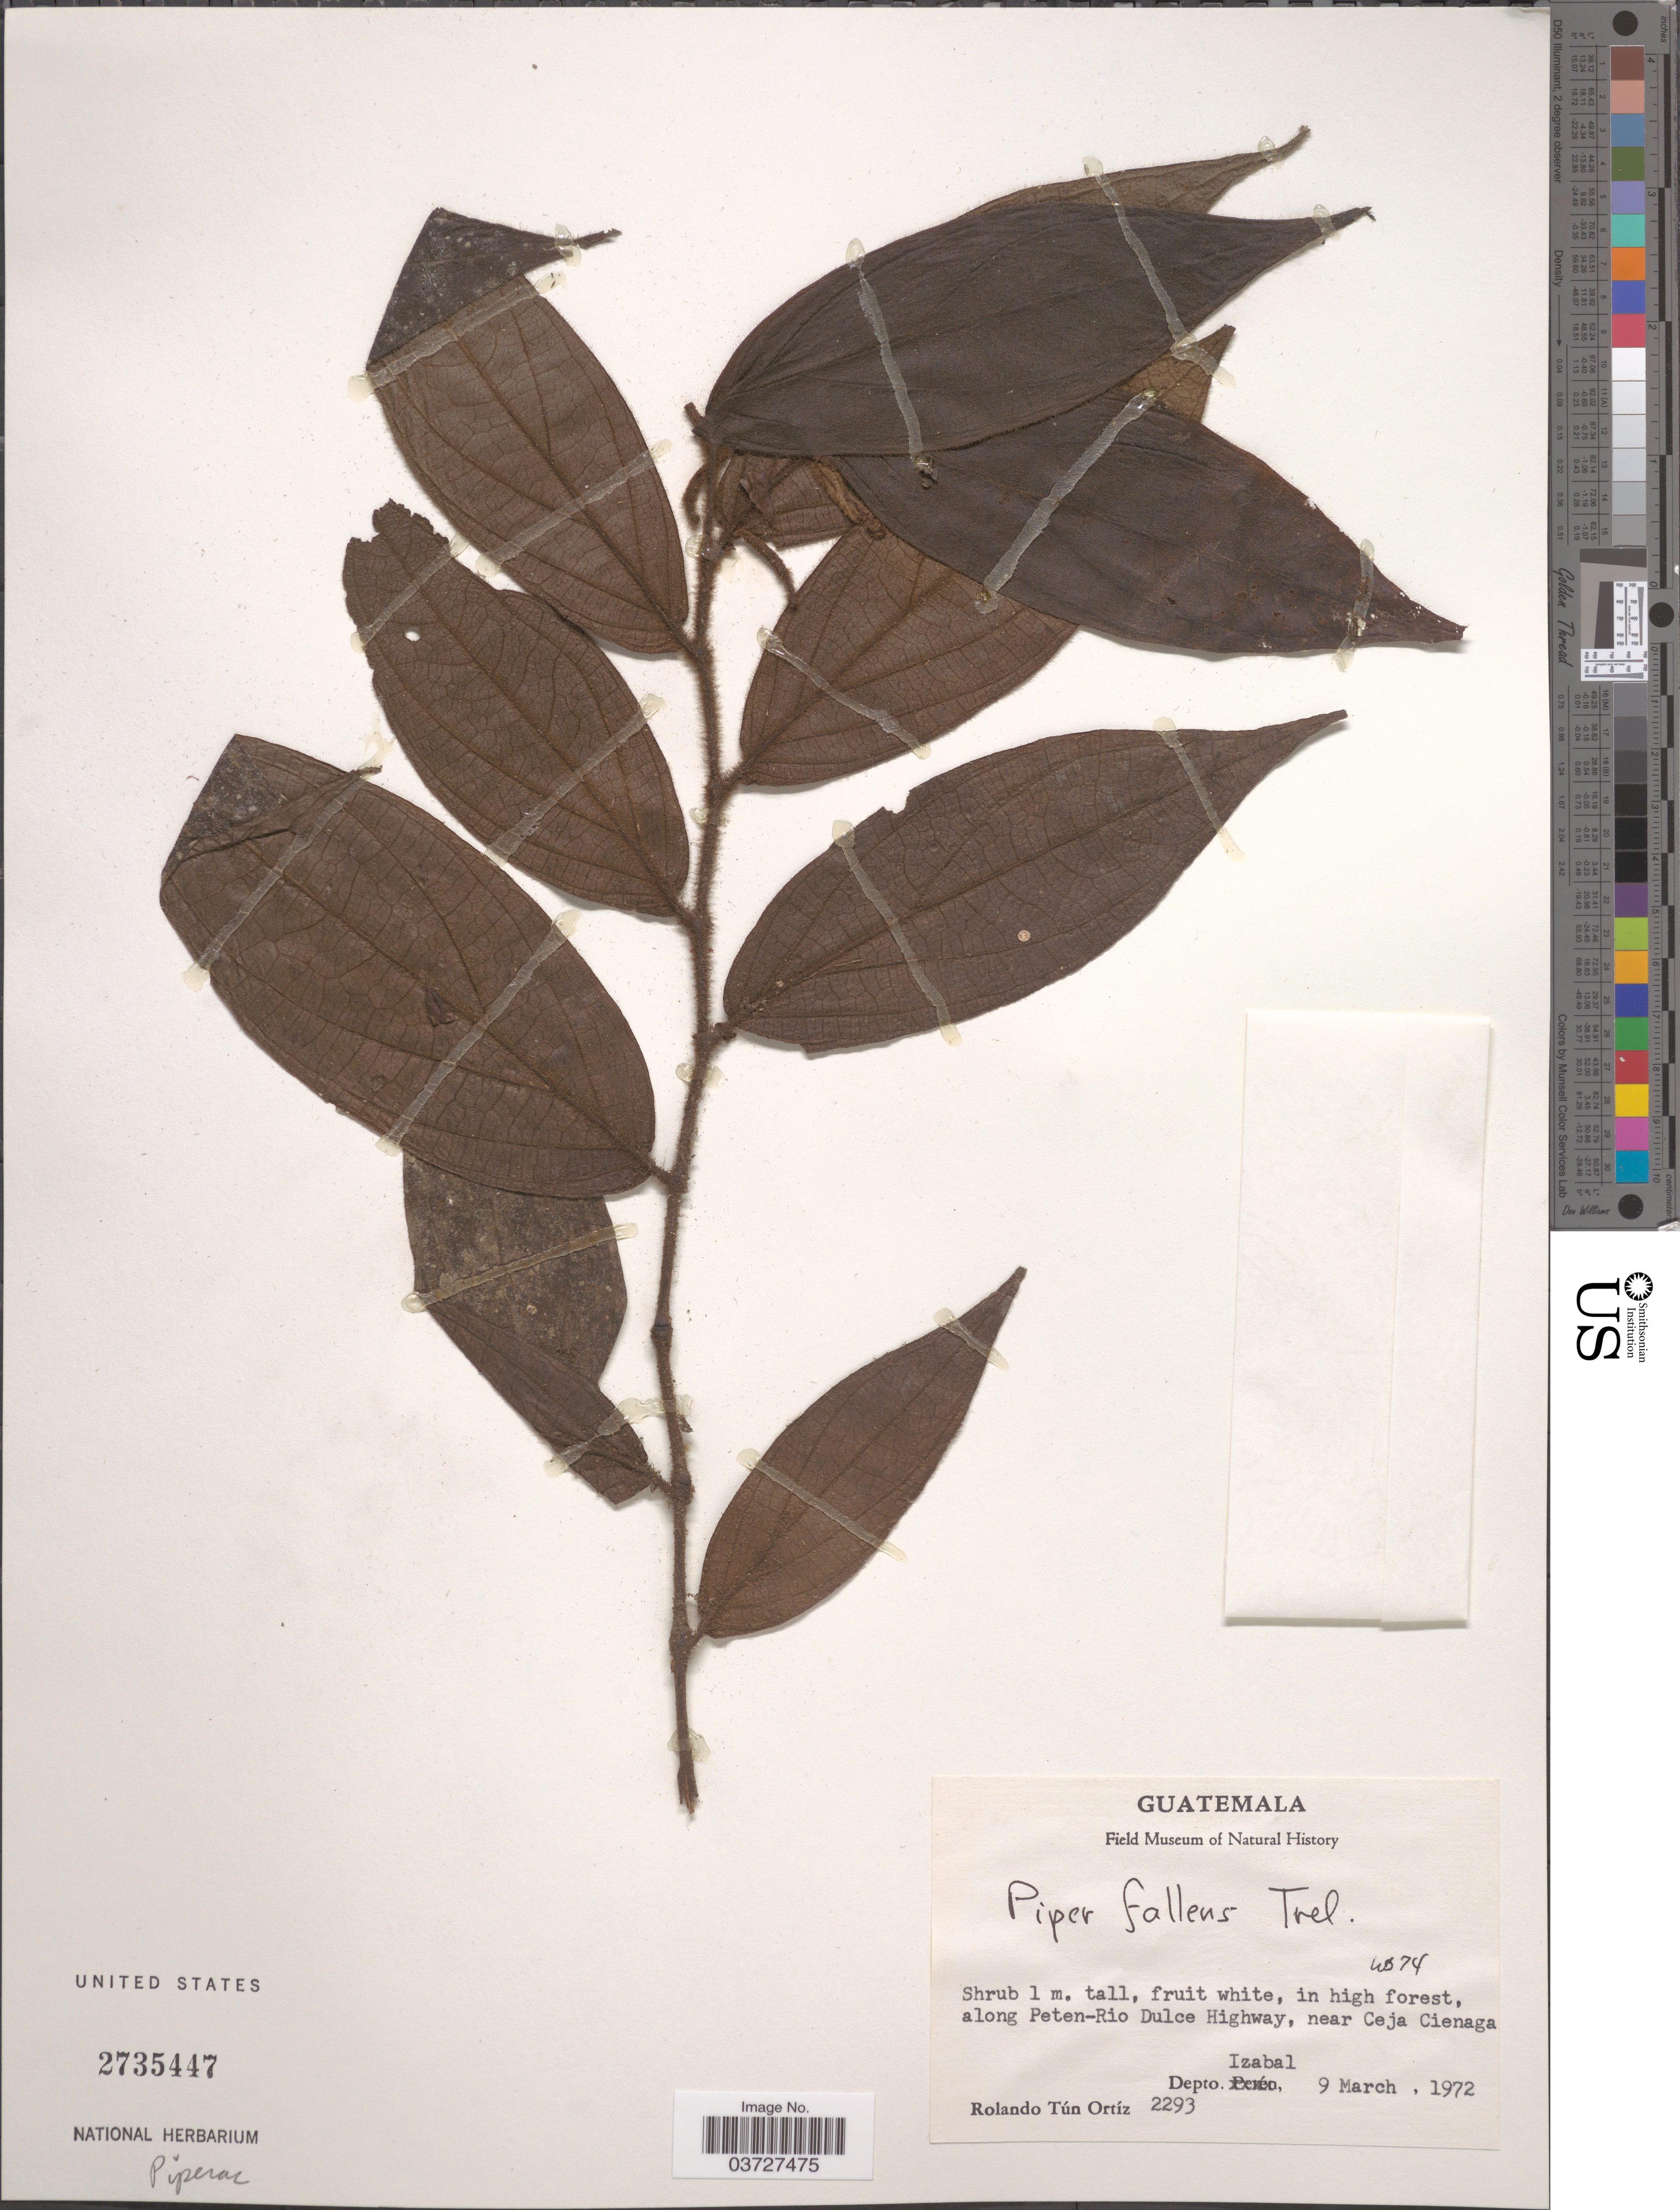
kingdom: Plantae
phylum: Tracheophyta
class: Magnoliopsida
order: Piperales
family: Piperaceae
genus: Piper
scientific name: Piper fallens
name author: Trel.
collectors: R. T. Ortíz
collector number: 2293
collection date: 1972-03-09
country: Guatemala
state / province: Izabal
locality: Along Peten-Rio Dulce Highway, near Ceja Cienaga, Depto. Izabal.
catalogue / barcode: US 2735447